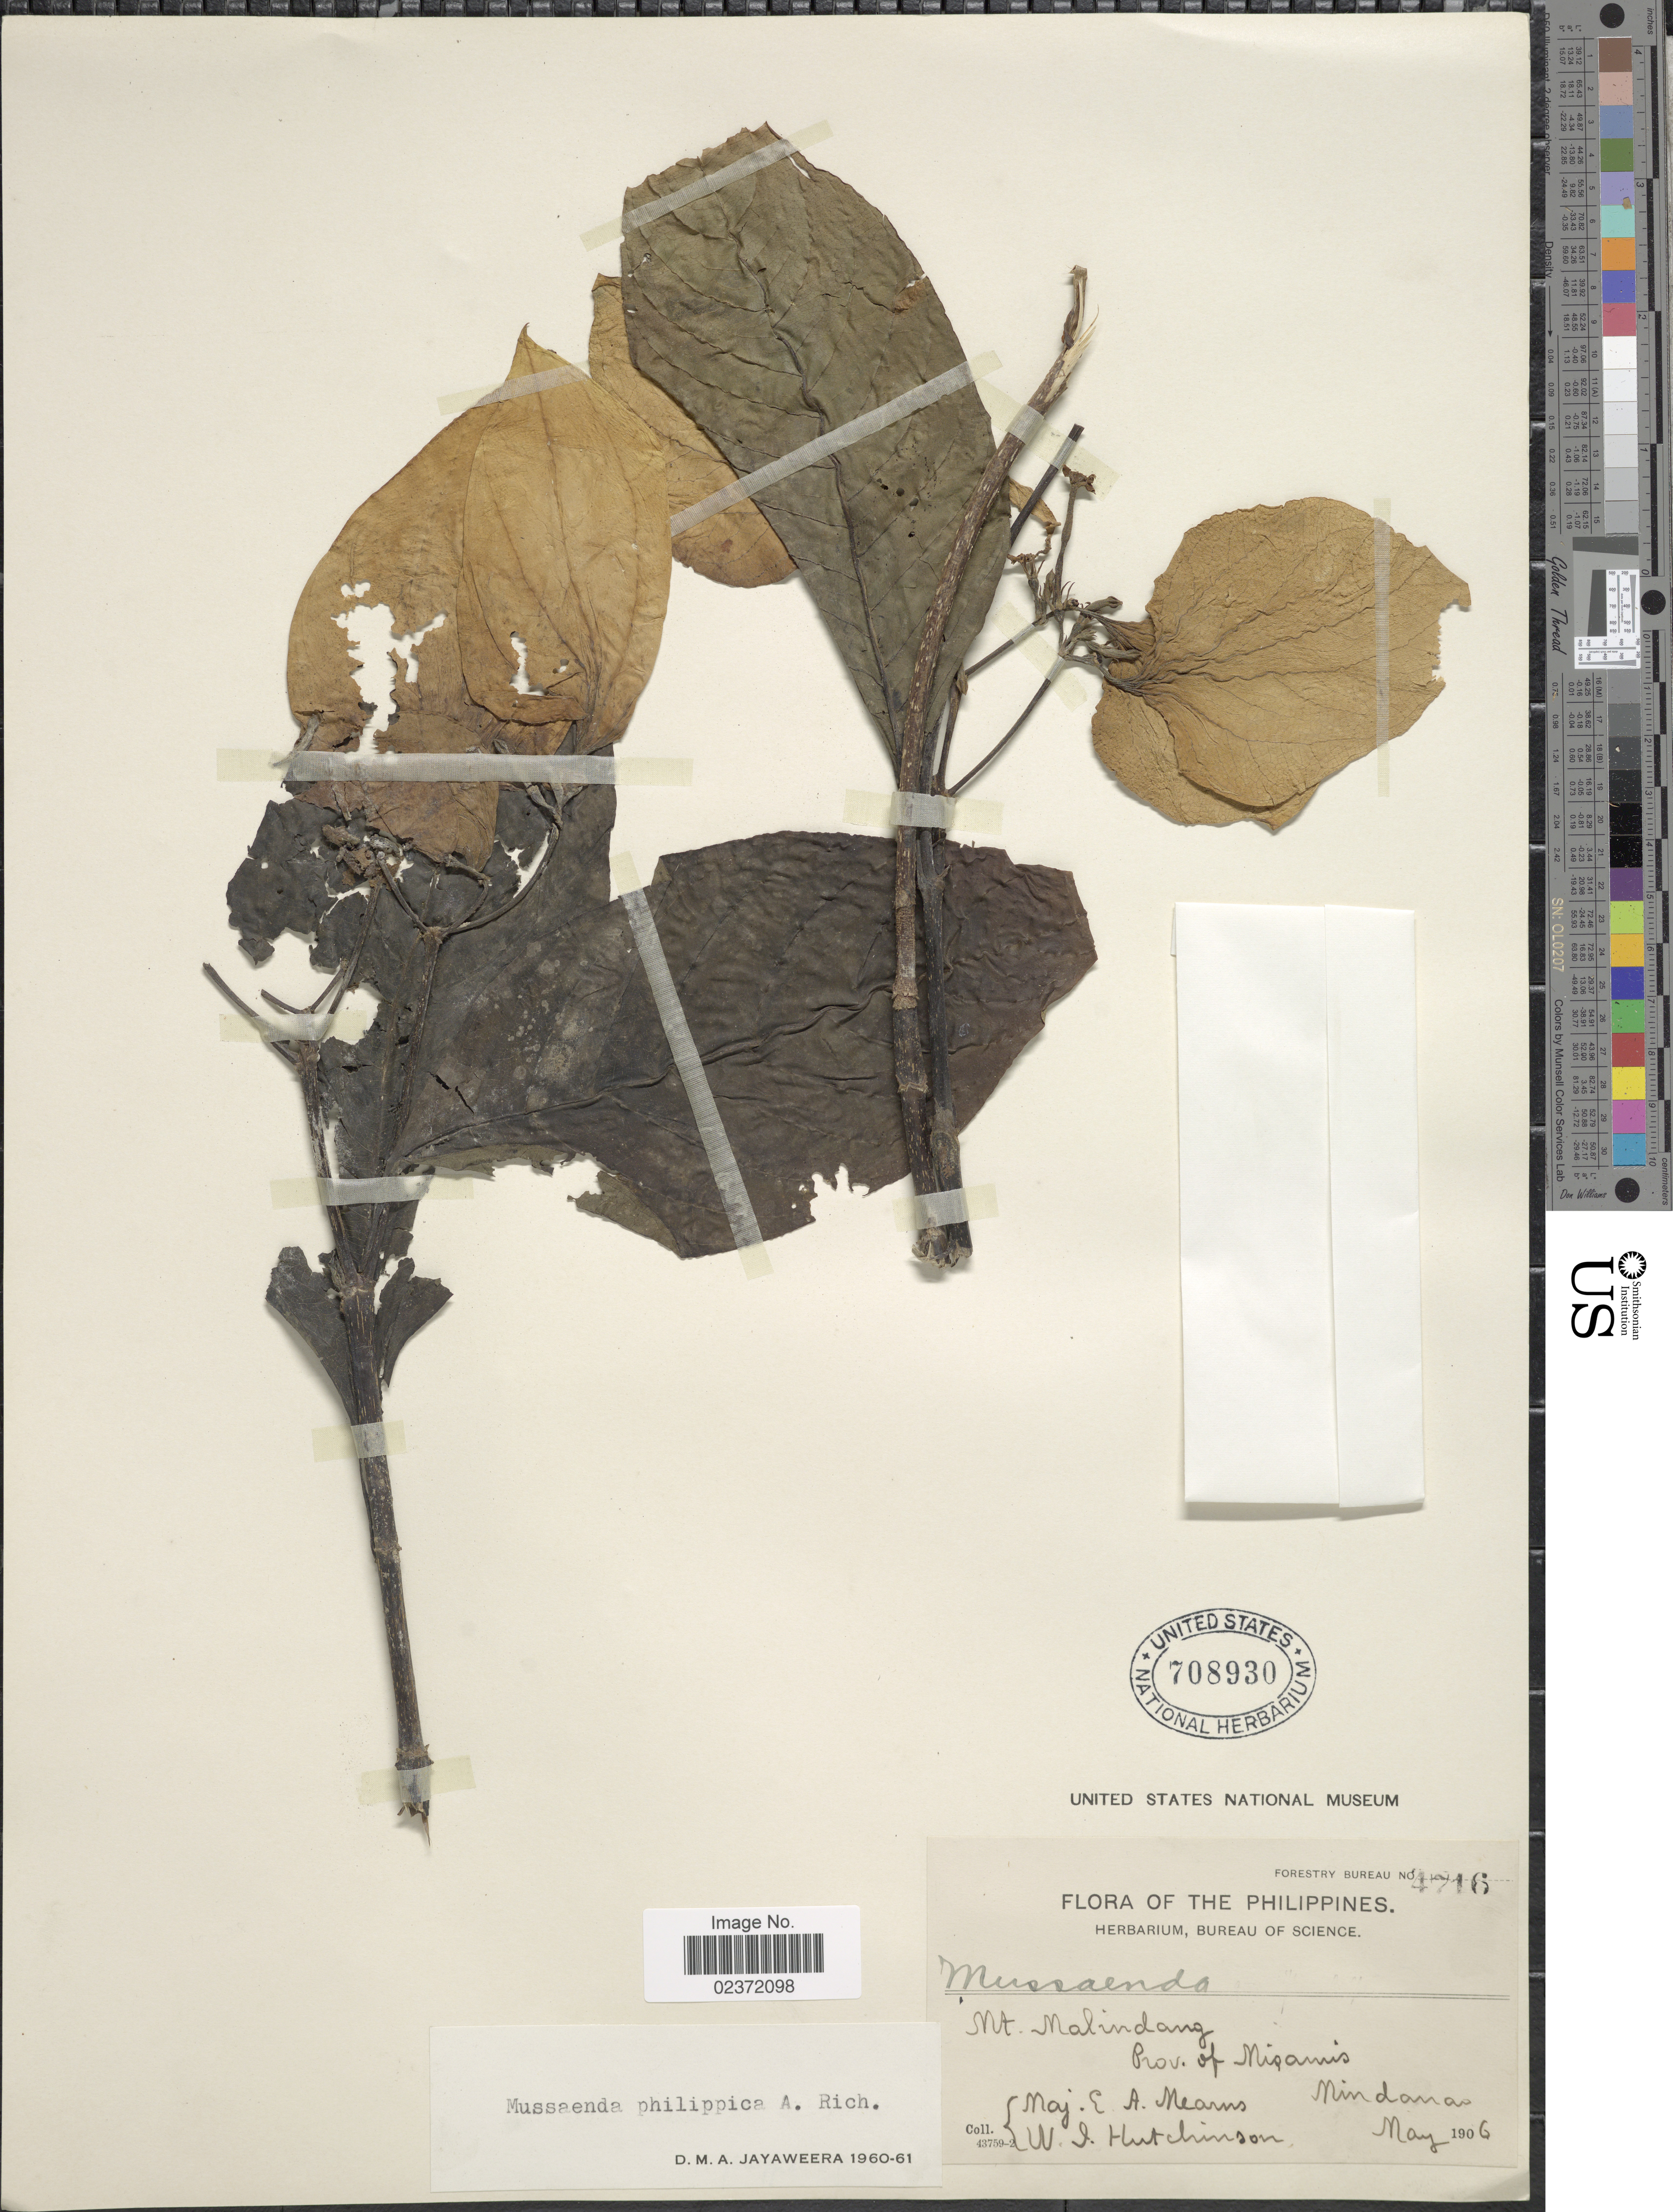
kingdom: Plantae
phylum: Tracheophyta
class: Magnoliopsida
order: Gentianales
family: Rubiaceae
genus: Mussaenda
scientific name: Mussaenda philippica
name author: A. Rich.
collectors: E. A. Mearns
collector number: Forestry Bureau 4716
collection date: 1906-05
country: Philippines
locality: Mt. Malindang, Prov. of Misamis, Mindanao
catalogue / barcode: US 708930